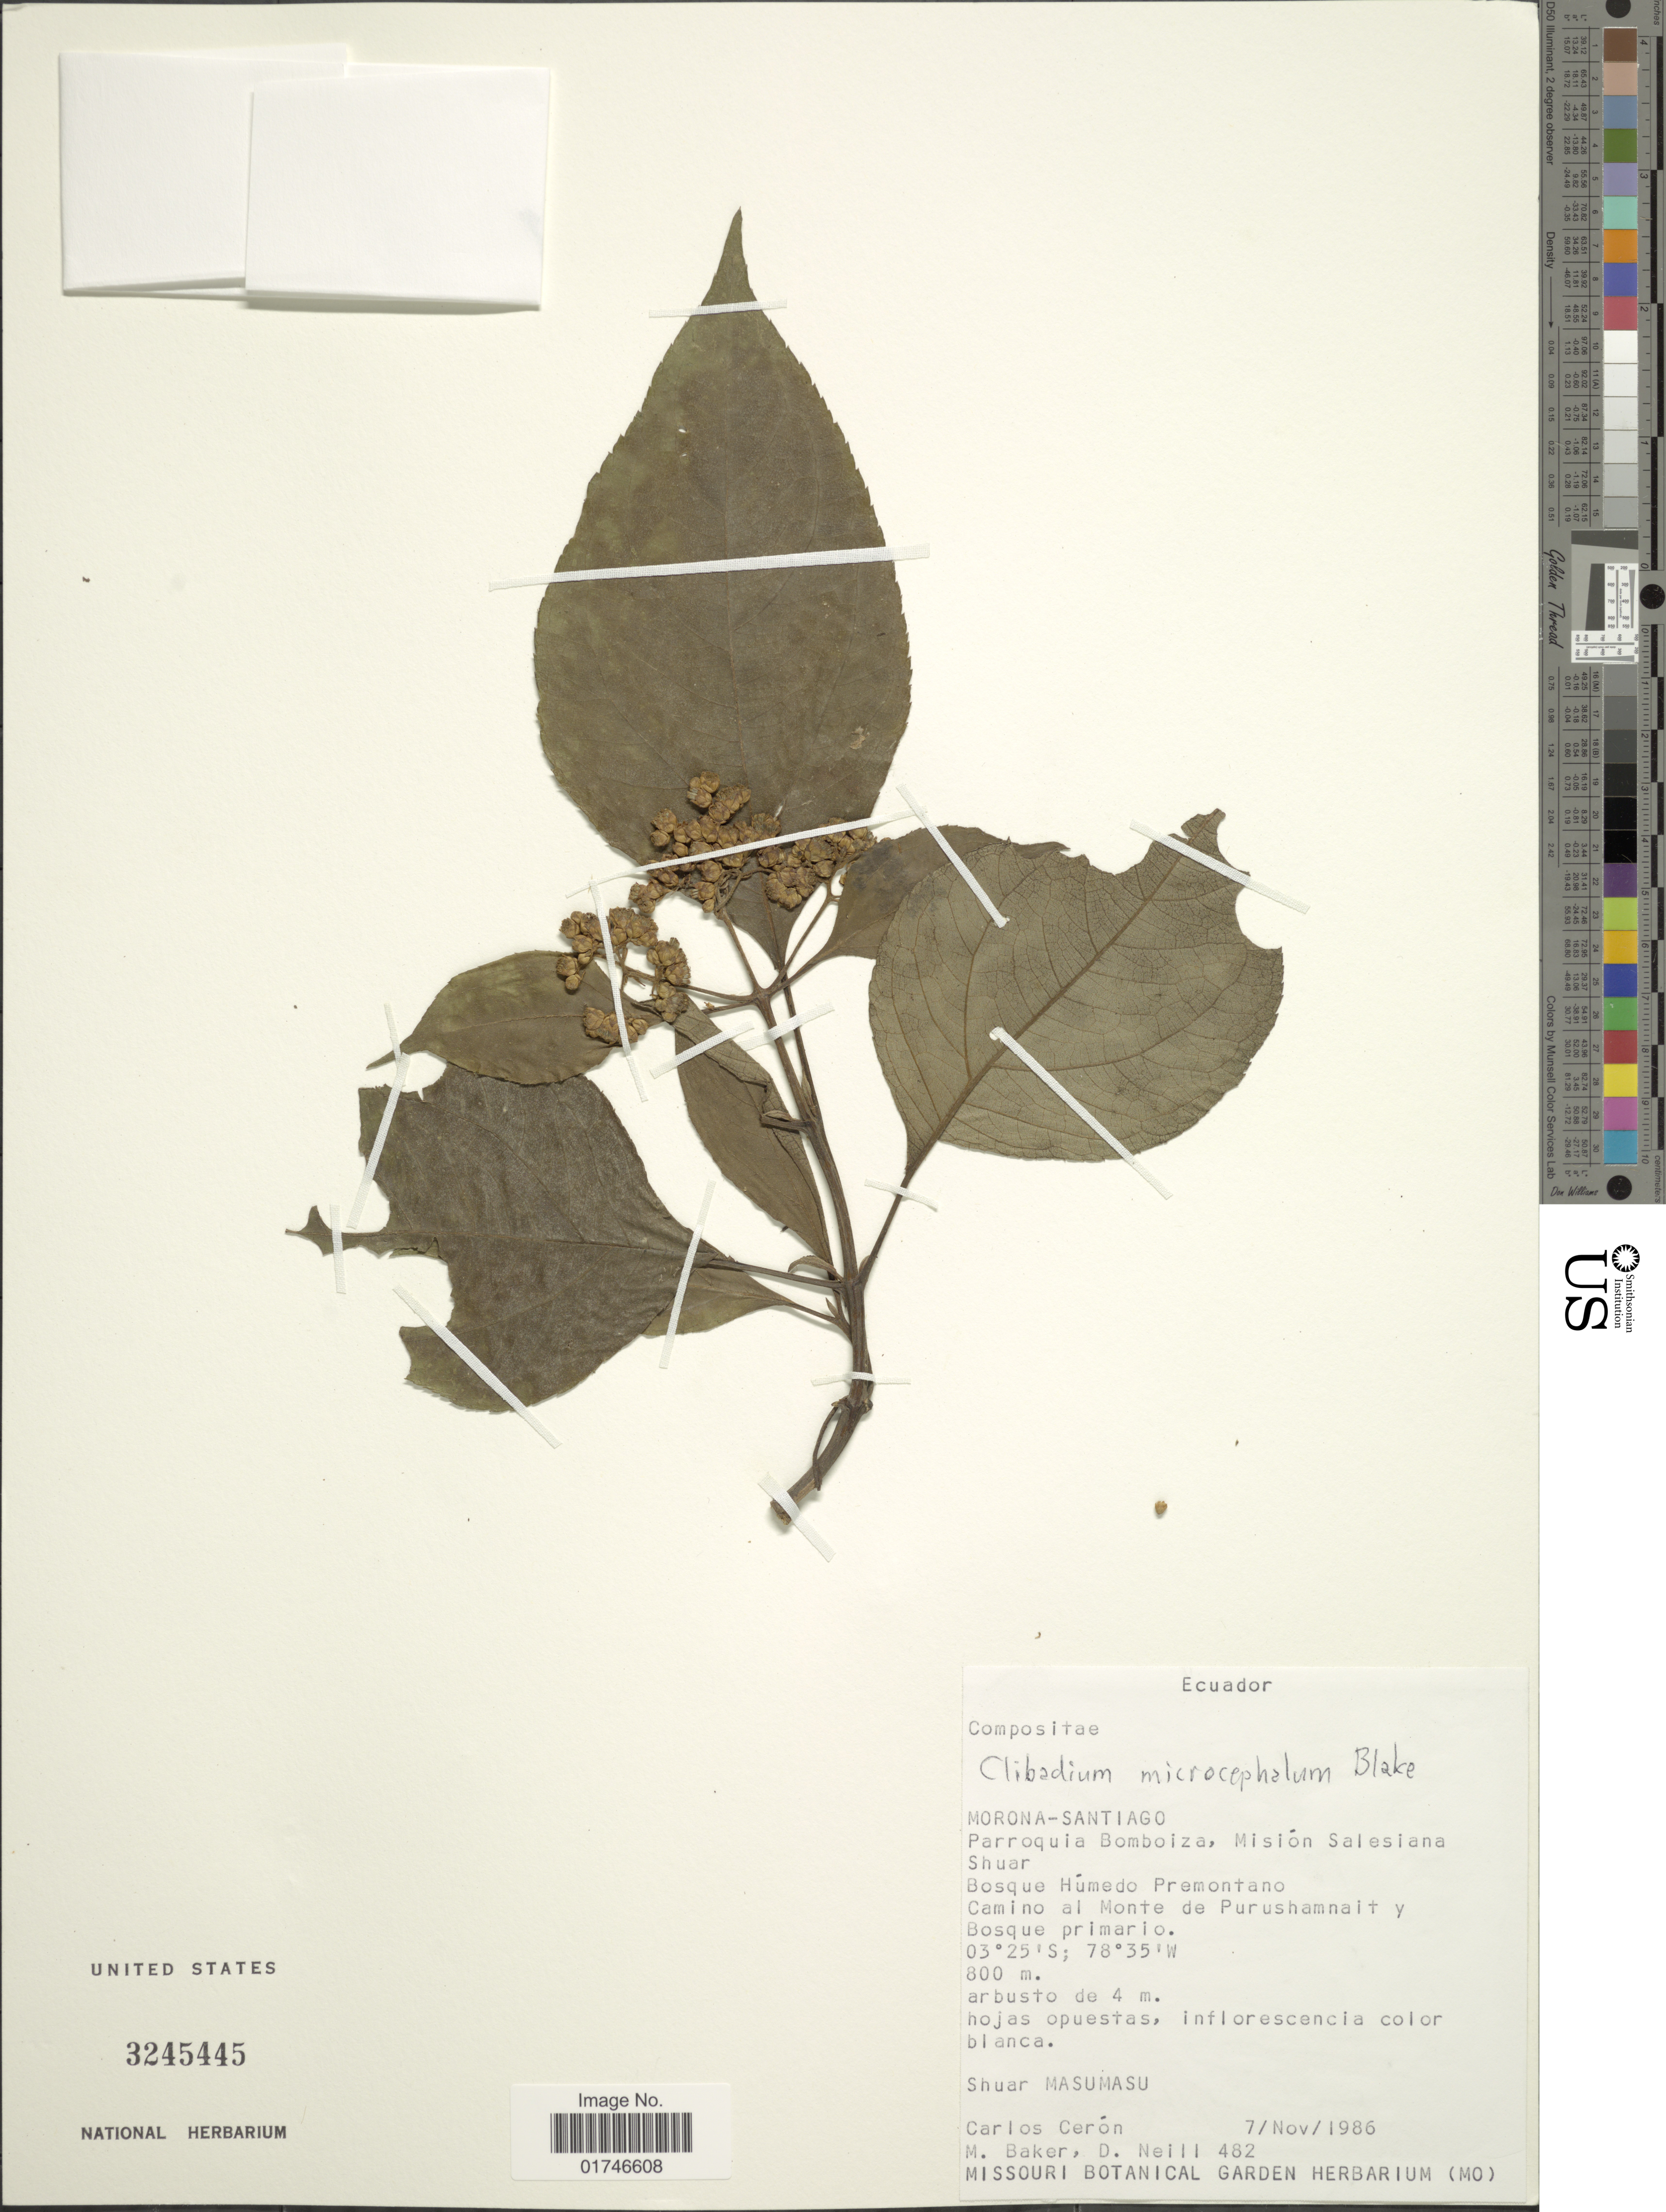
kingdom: Plantae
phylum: Tracheophyta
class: Magnoliopsida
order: Asterales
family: Asteraceae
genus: Clibadium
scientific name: Clibadium microcephalum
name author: S.F. Blake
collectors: C. E. Cerón M., M. Baker & D. Neill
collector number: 482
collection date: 1986-11-07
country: Ecuador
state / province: Morona-Santiago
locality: Morona-Santiago, Parroquia Bomboiza, Mision Salesiana Shuar.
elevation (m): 800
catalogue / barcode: US 3245445